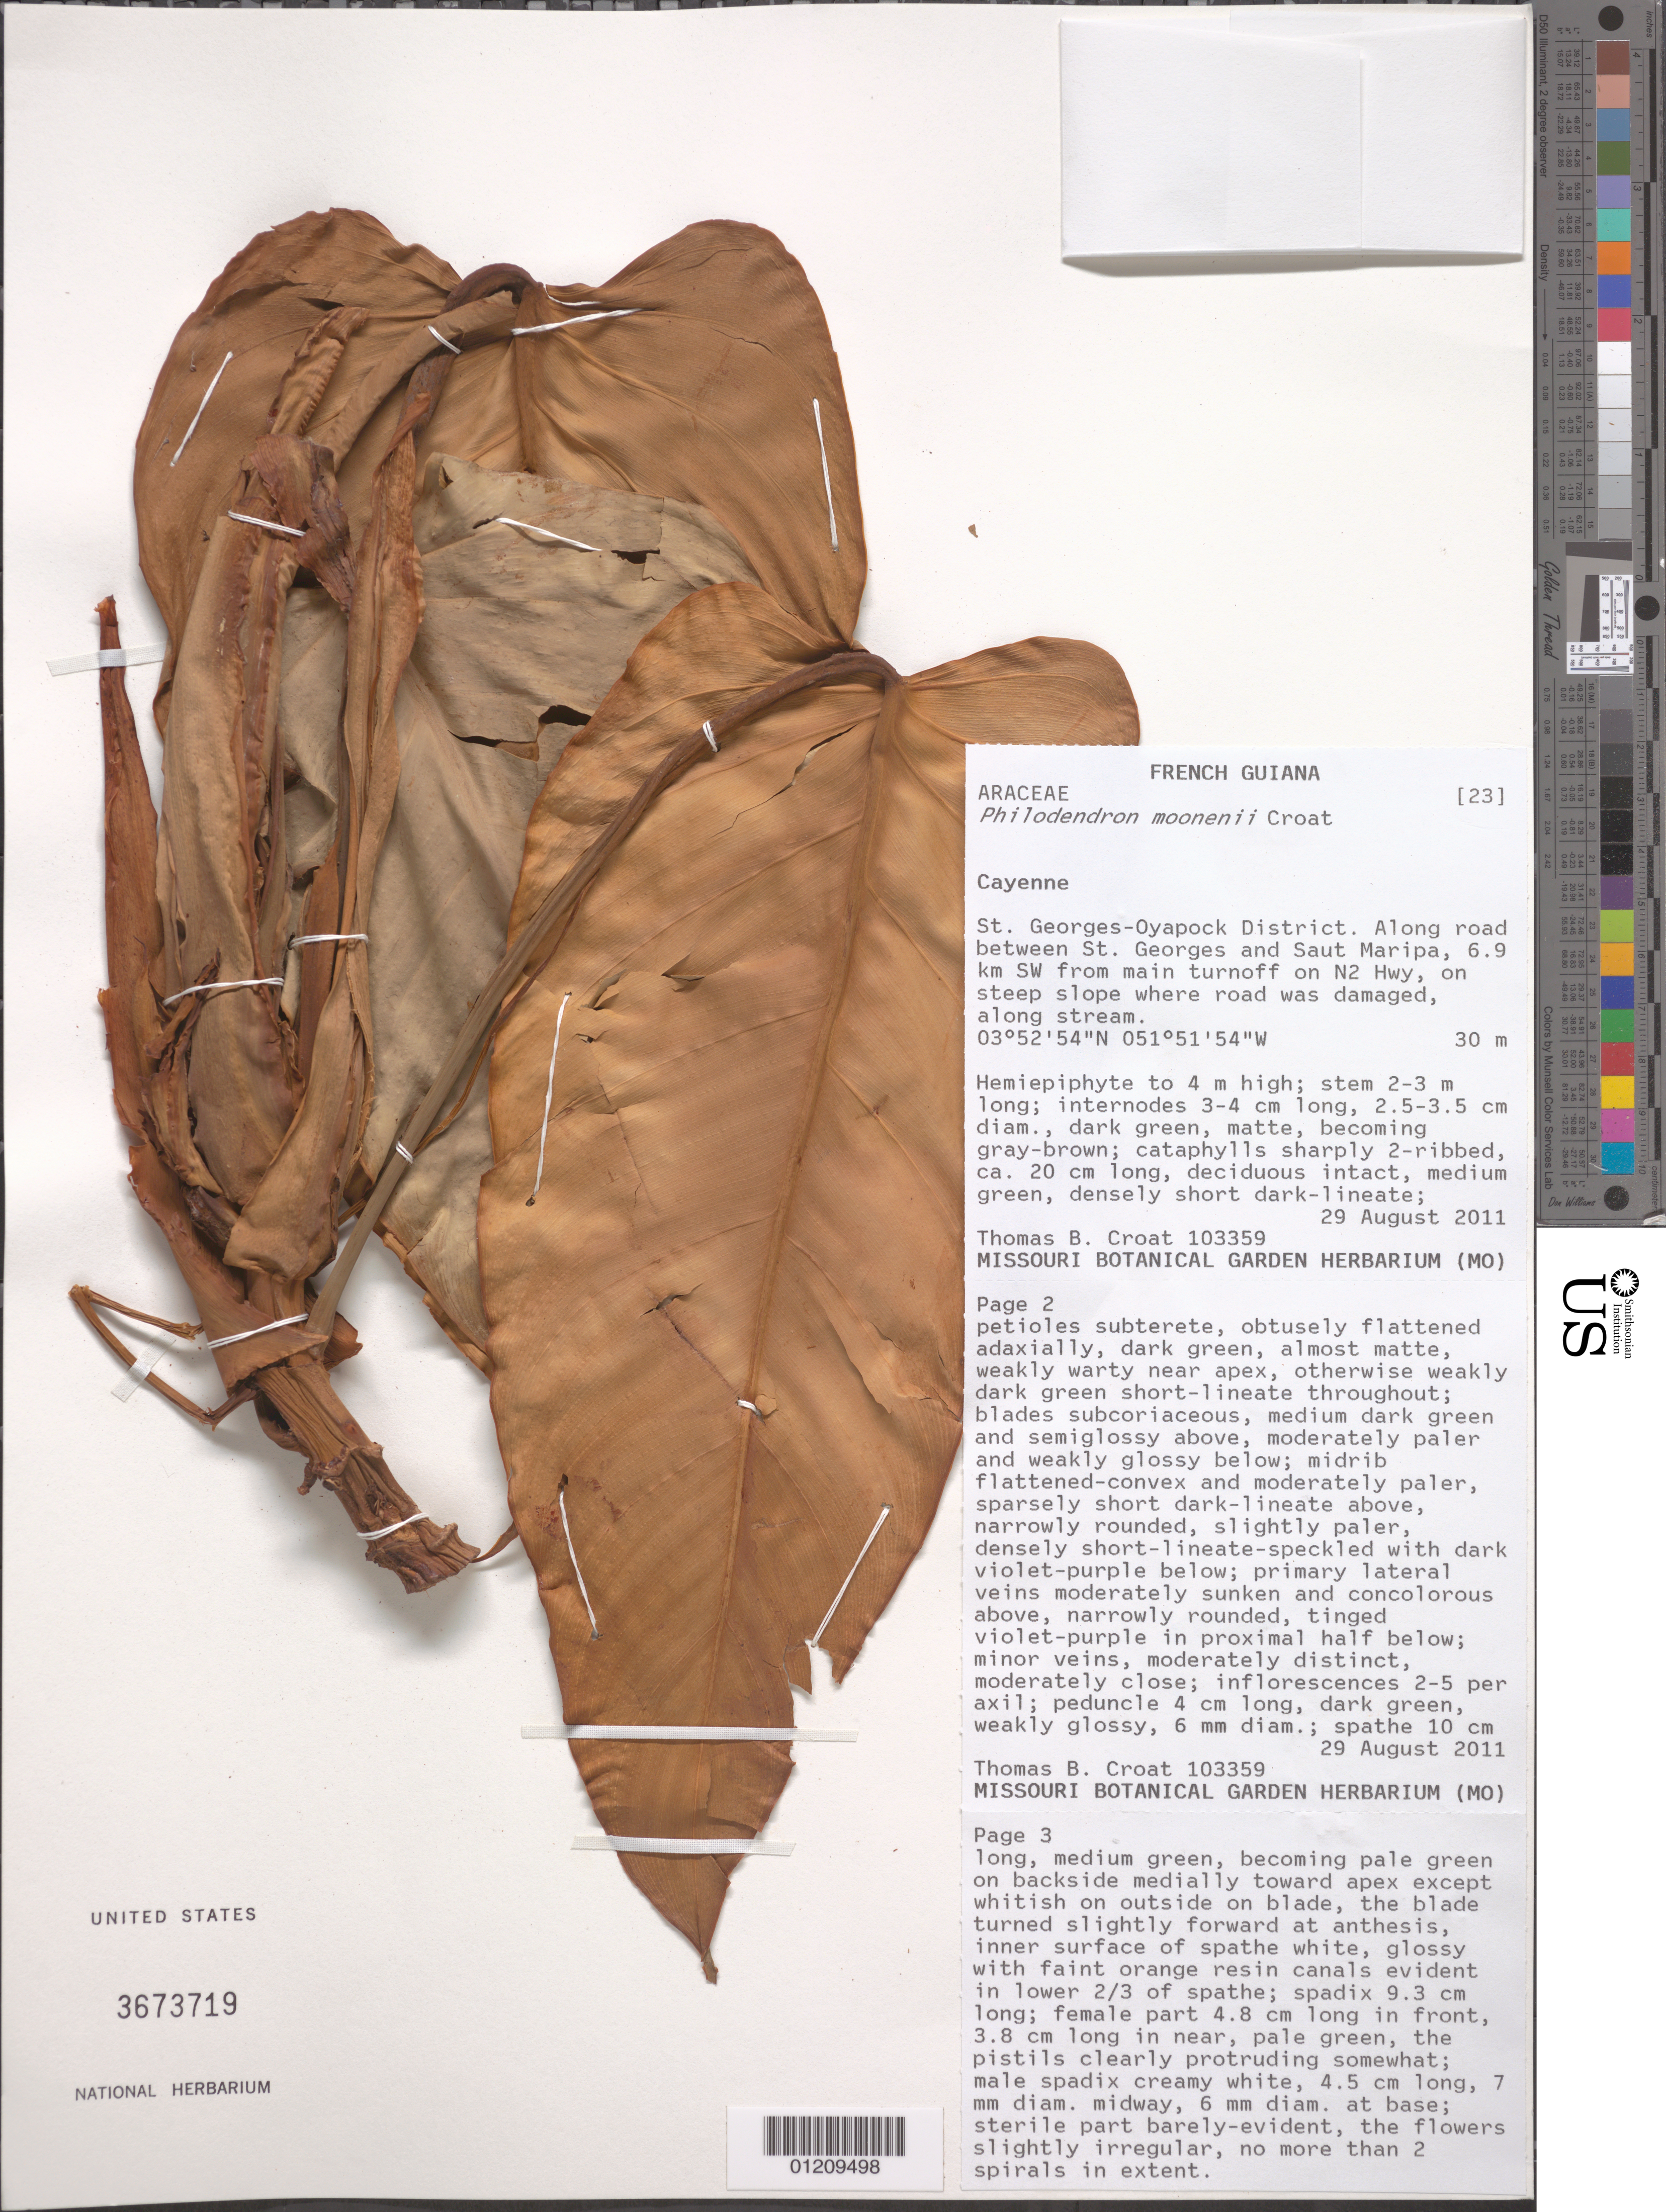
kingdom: Plantae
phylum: Tracheophyta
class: Liliopsida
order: Alismatales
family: Araceae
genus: Philodendron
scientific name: Philodendron moonenii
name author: Croat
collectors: T. B. Croat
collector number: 103359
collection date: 2011-08-29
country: French Guiana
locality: St. Georges-Oyapock District. Along road between St. Georges and Saut Maripa, 6.9 km SW from main turnoff on N2 Hwy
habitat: On steep slope where road was damaged, along stream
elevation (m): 30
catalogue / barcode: US 3673719